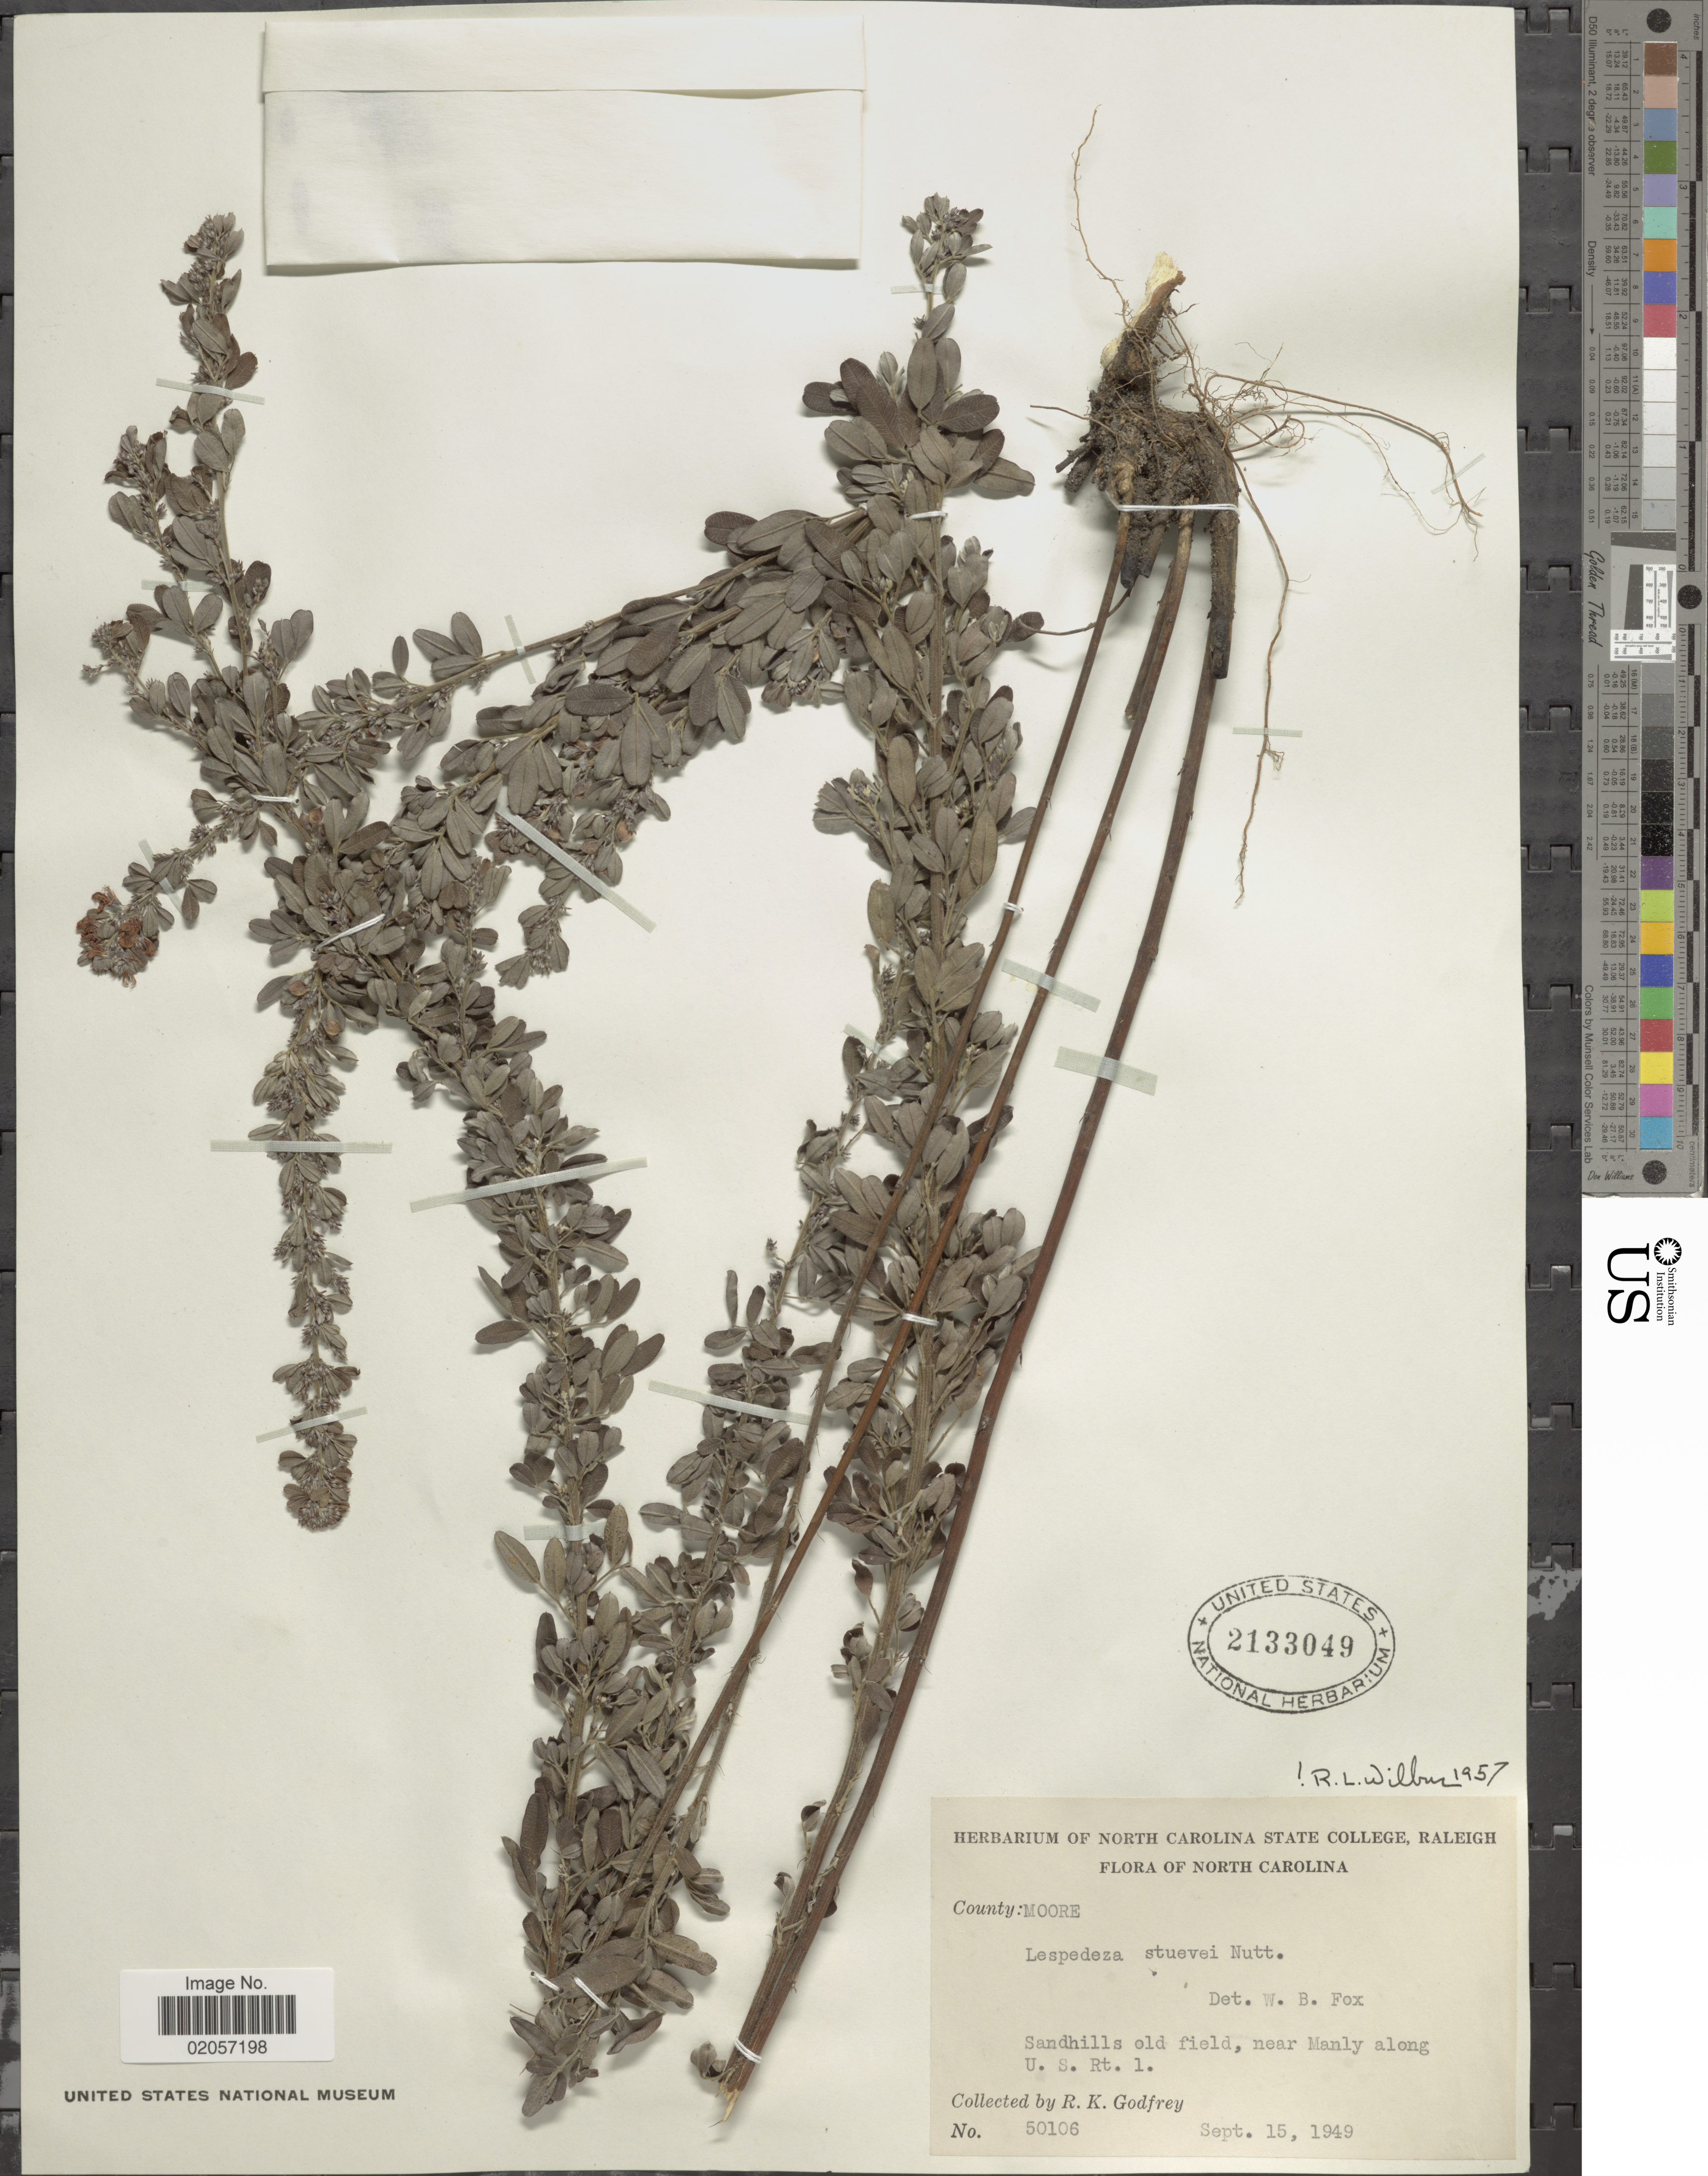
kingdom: Plantae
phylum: Tracheophyta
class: Magnoliopsida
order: Fabales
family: Fabaceae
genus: Lespedeza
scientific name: Lespedeza stuevei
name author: Nutt.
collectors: R. K. Godfrey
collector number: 50106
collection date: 1949-09-15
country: United States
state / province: North Carolina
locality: County: Moore, Sandhills old field, near Manly along U.S. Rt. 1.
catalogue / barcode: US 2133049